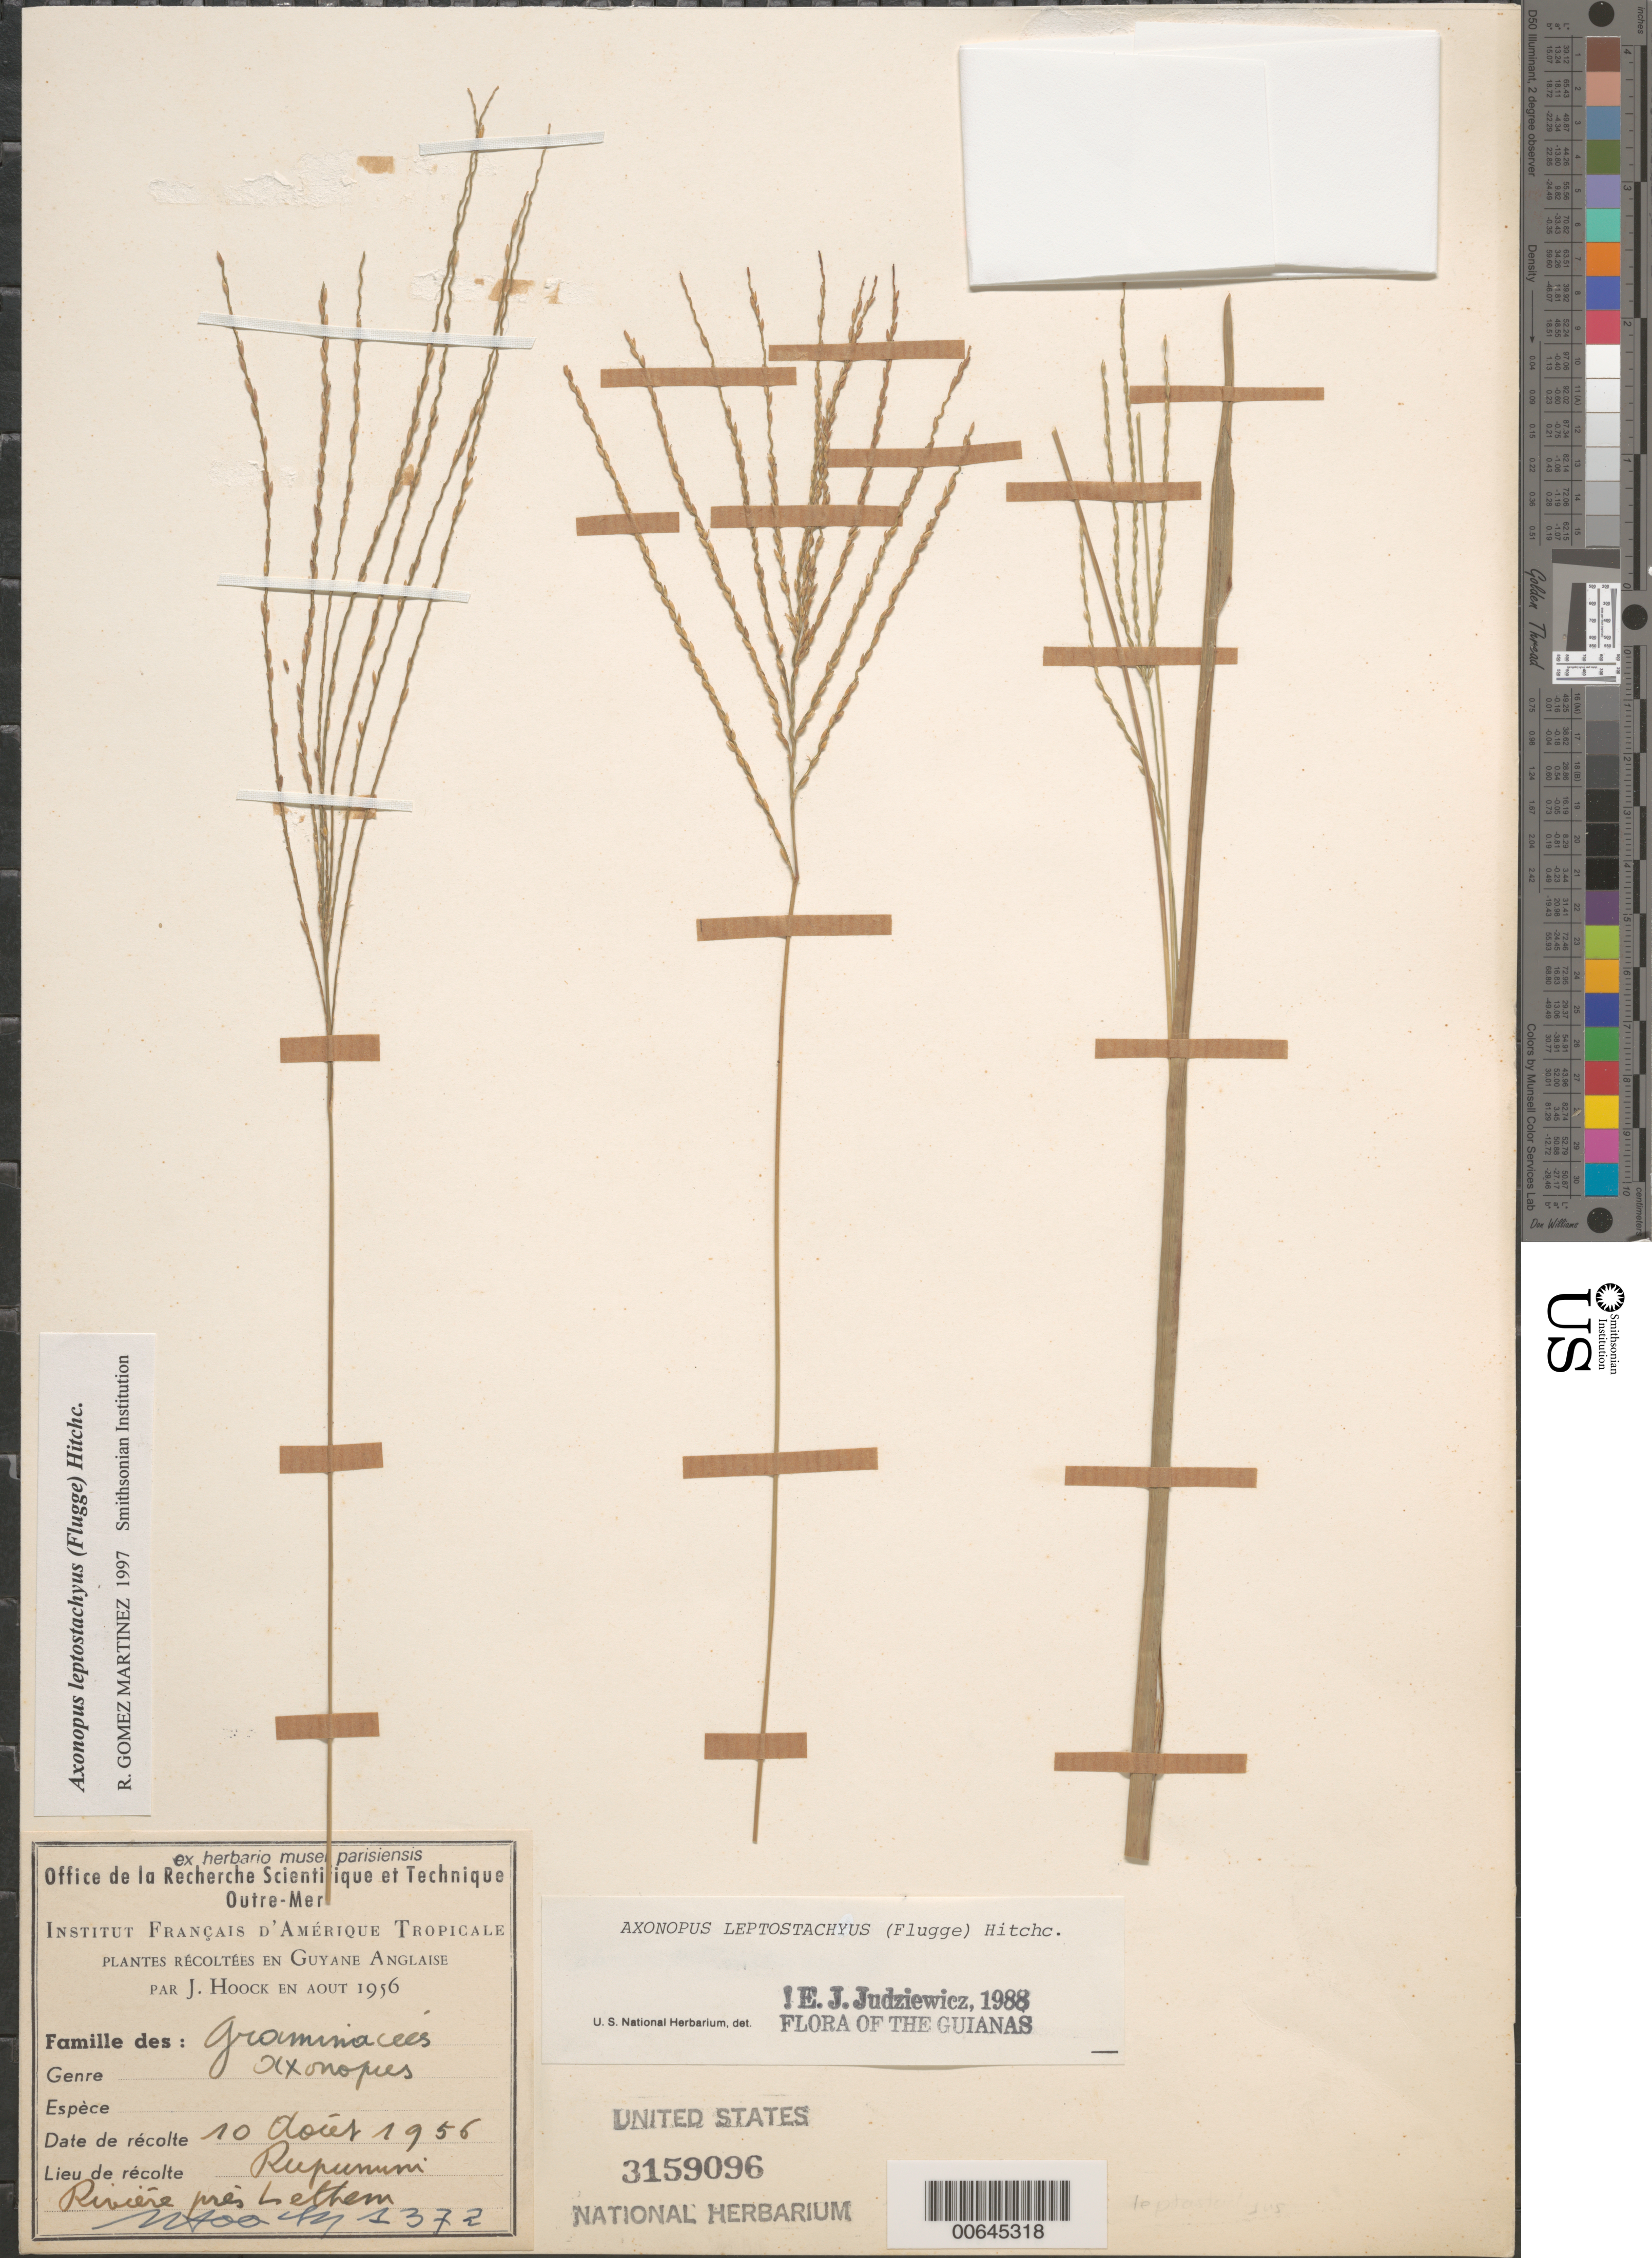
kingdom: Plantae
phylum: Tracheophyta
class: Liliopsida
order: Poales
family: Poaceae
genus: Axonopus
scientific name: Axonopus leptostachyus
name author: (Flüggé) Hitchc.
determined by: Judziewicz, E. J.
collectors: J. Hoock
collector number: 1372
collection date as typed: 10-Aug-56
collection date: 1956-08-10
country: Guyana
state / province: U. Takutu-U. Essequibo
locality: Rupununi, Rivière pres Lethem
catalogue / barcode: US 3159096